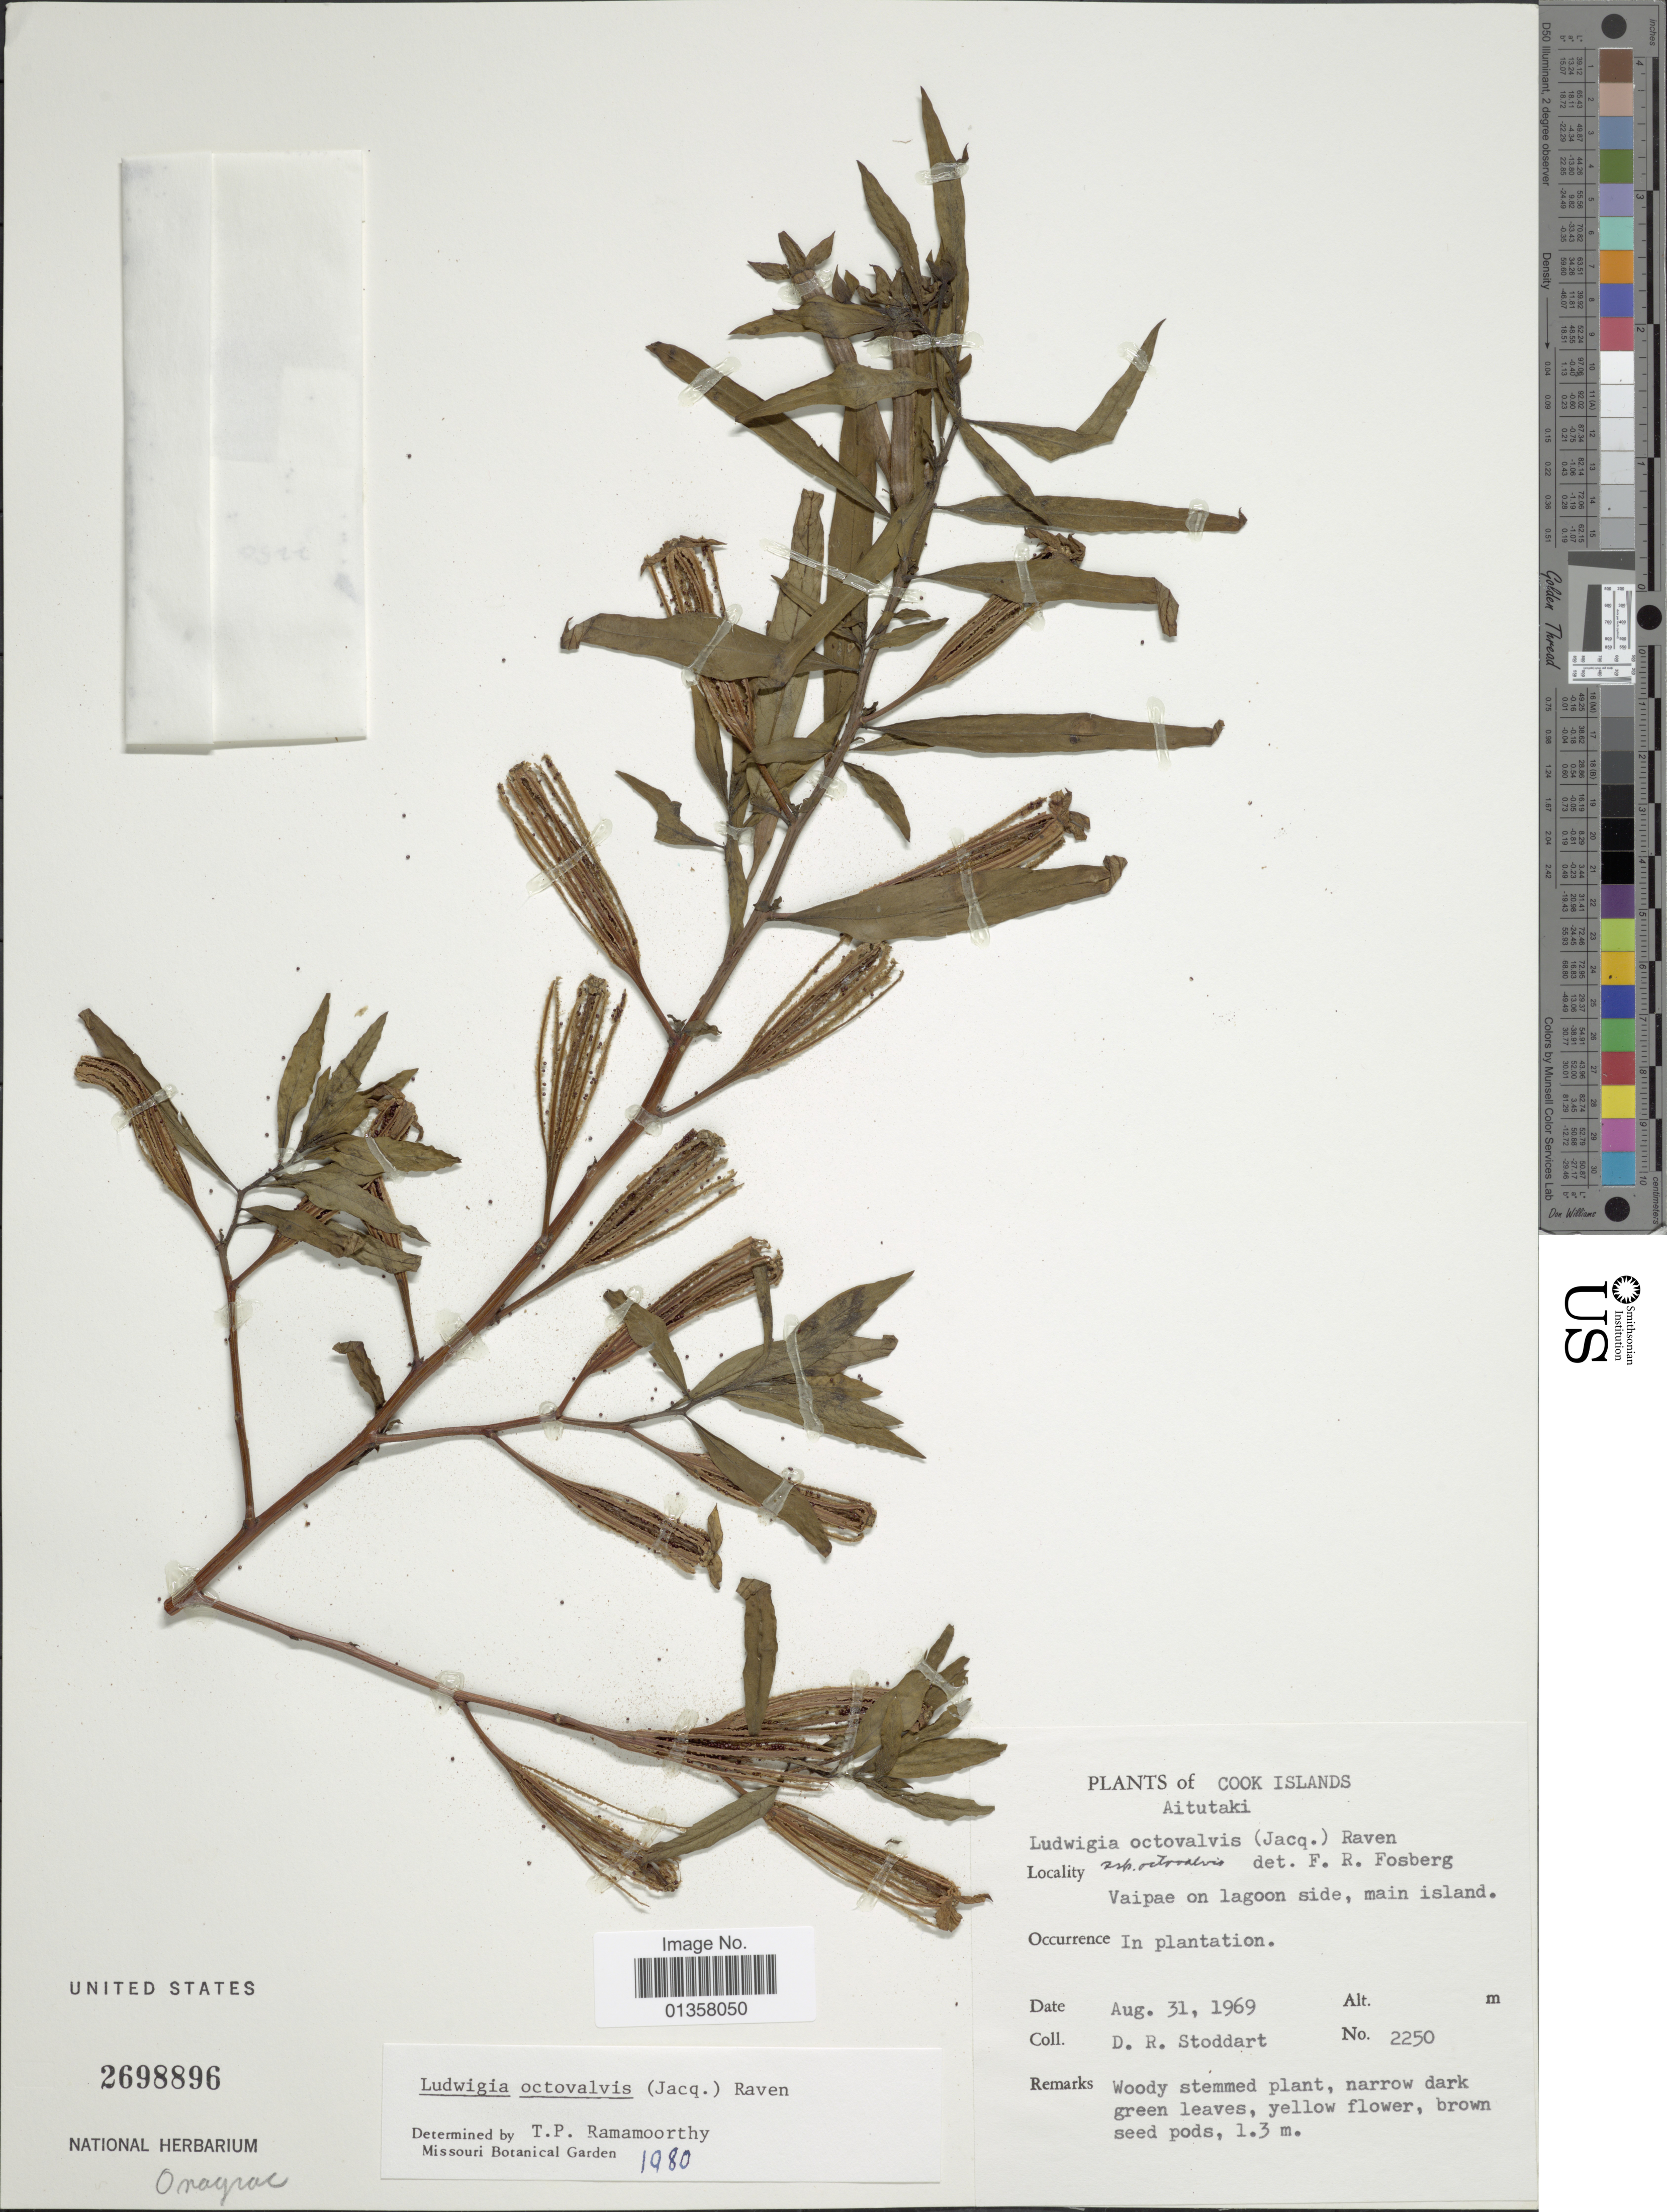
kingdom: Plantae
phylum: Tracheophyta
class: Magnoliopsida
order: Myrtales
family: Onagraceae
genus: Ludwigia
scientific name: Ludwigia octovalvis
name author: (Jacq.) P.H. Raven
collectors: D. R. Stoddart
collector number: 2250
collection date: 1969-08-31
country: Cook Islands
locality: Aitutaki, Vaipae on lagoon side, main island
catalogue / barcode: US 2698896